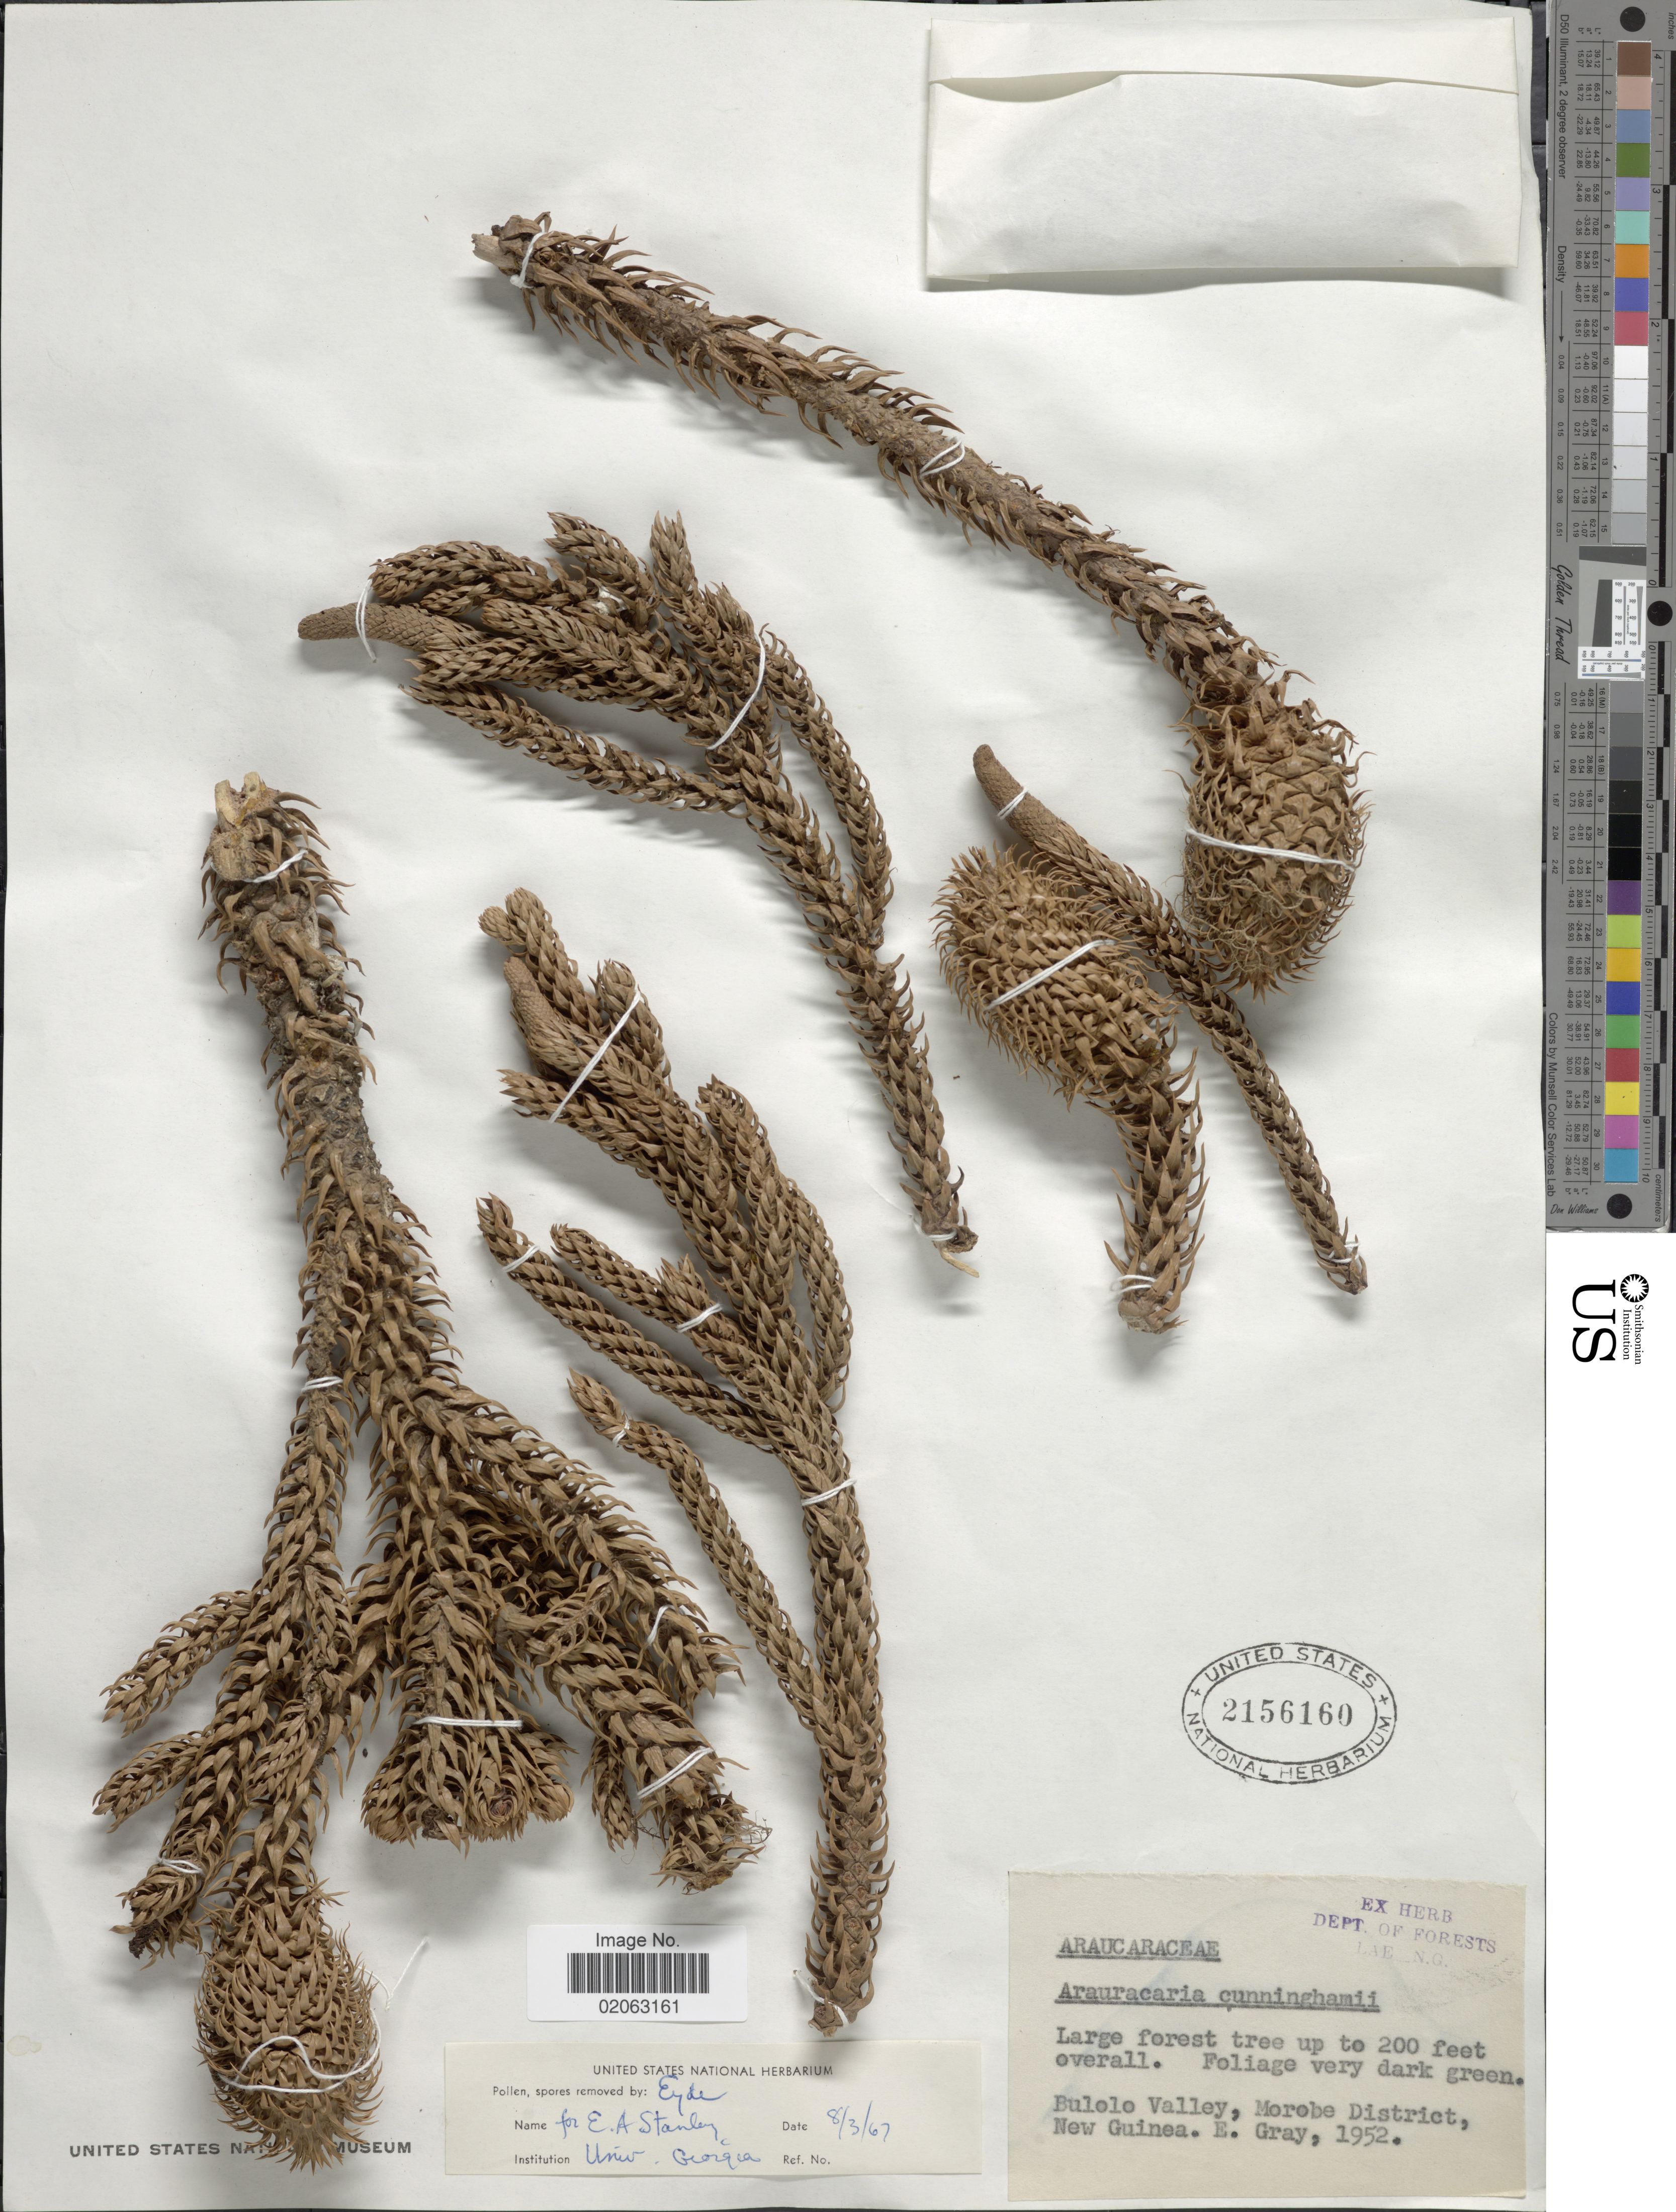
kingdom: Plantae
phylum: Tracheophyta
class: Pinopsida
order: Pinales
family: Araucariaceae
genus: Araucaria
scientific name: Araucaria cunninghamii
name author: Aiton ex D. Don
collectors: E. C. G. Gray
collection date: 1952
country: Papua New Guinea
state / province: Morobe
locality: Bulolo Valley, New Guinea.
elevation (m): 61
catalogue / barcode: US 2156160